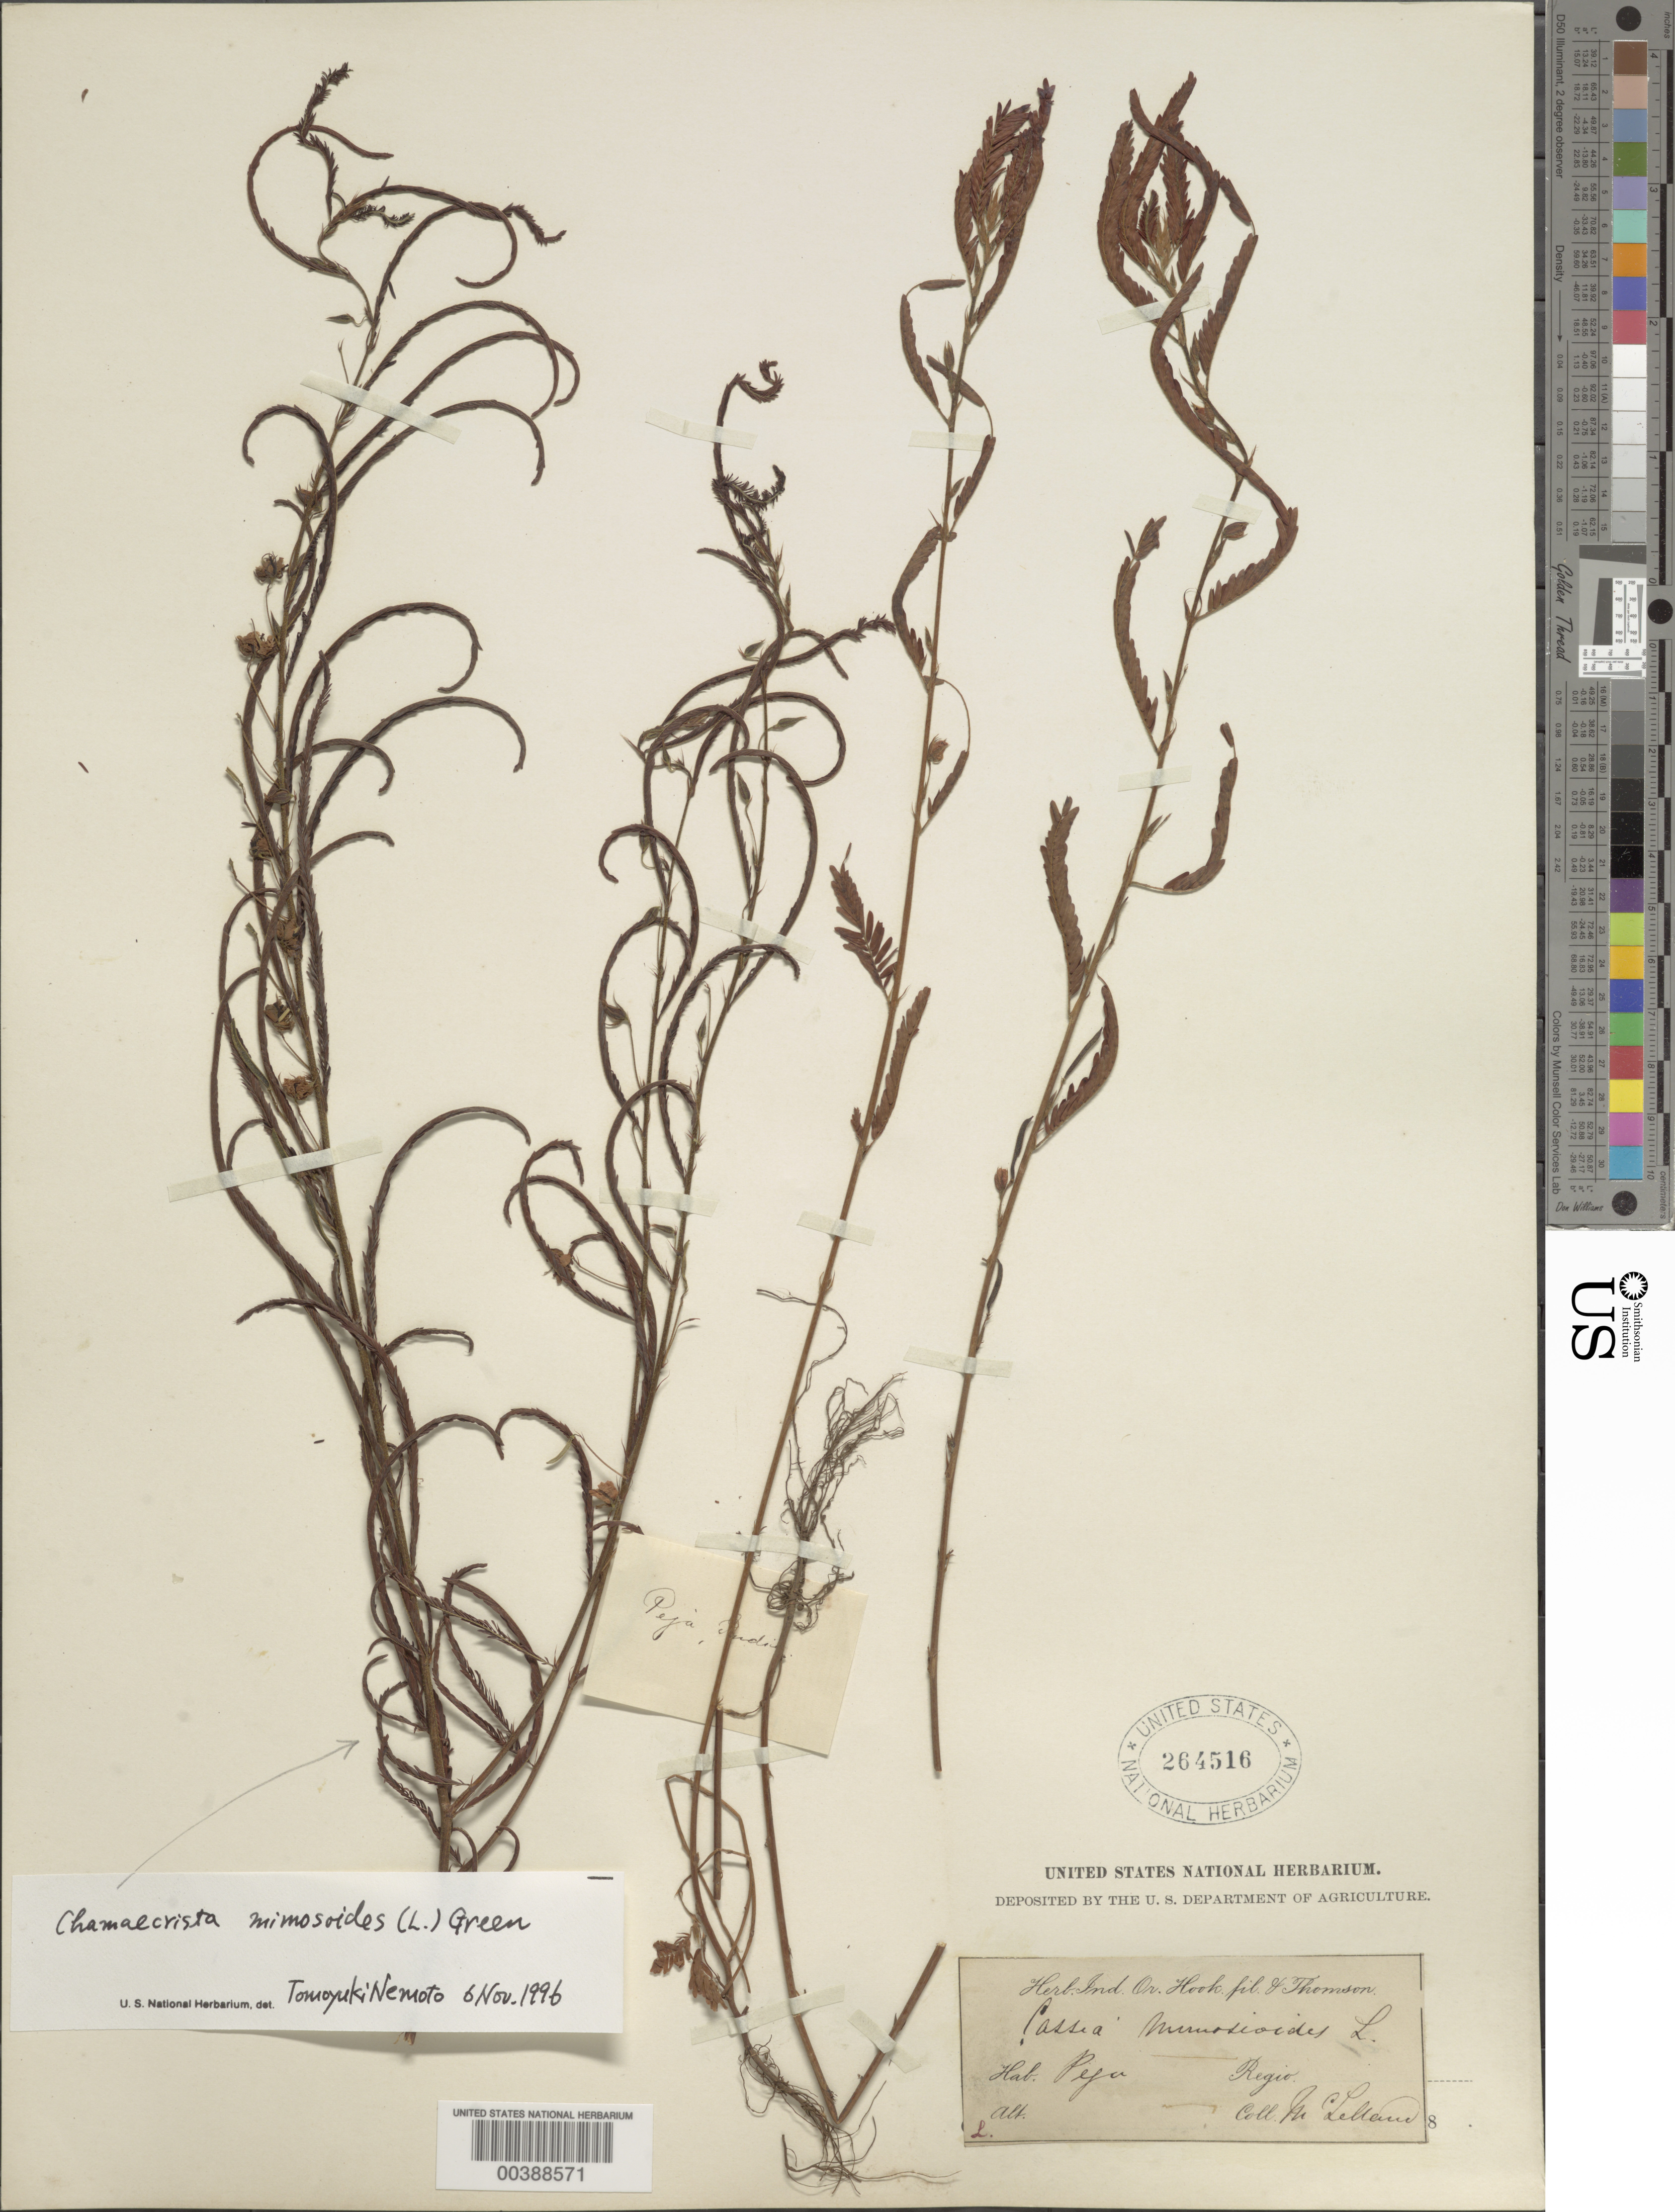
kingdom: Plantae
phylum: Tracheophyta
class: Magnoliopsida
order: Fabales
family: Fabaceae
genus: Chamaecrista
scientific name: Chamaecrista mimosoides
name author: (L.) Greene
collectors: -. Mclelland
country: India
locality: Peja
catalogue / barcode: US 264516